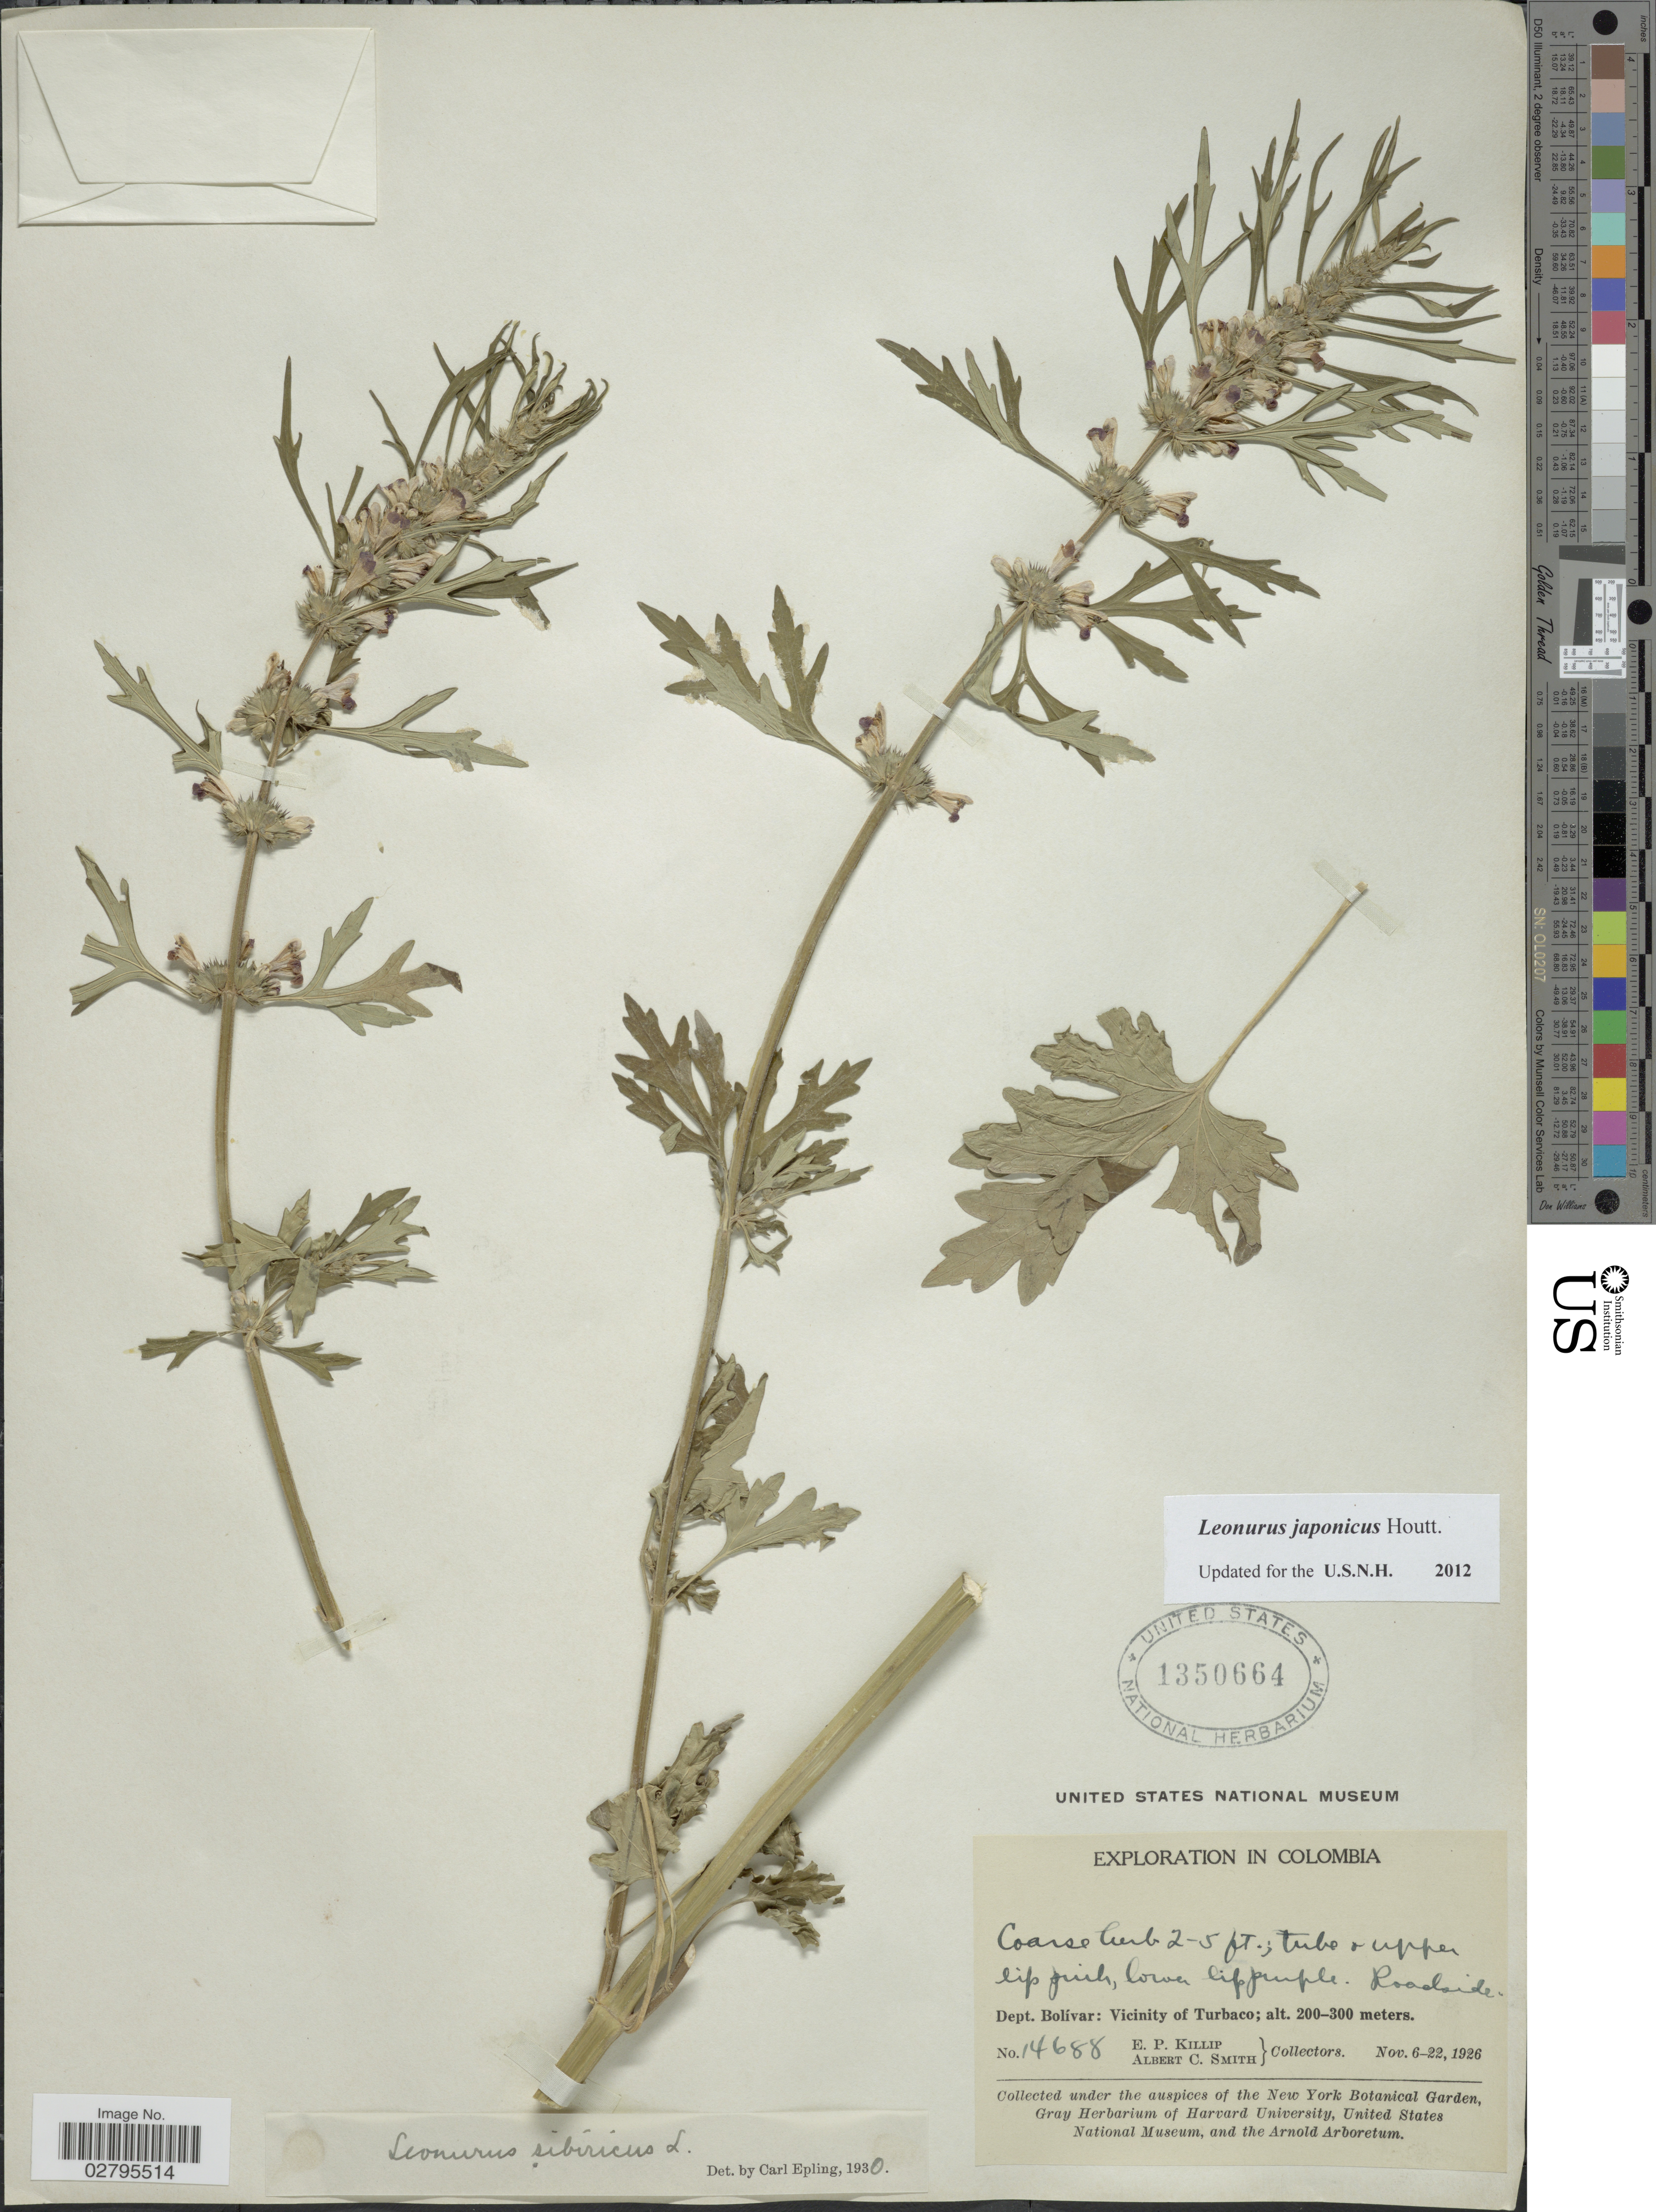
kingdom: Plantae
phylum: Tracheophyta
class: Magnoliopsida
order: Lamiales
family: Lamiaceae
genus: Leonurus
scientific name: Leonurus japonicus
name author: Houtt.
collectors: E. P. Killip & A. C. Smith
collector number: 14688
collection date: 1926-11-06/1926-11-22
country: Colombia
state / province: Bolívar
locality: Dept. Bolívar: Vicinity of Turbaco.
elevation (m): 200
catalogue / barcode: US 1350664